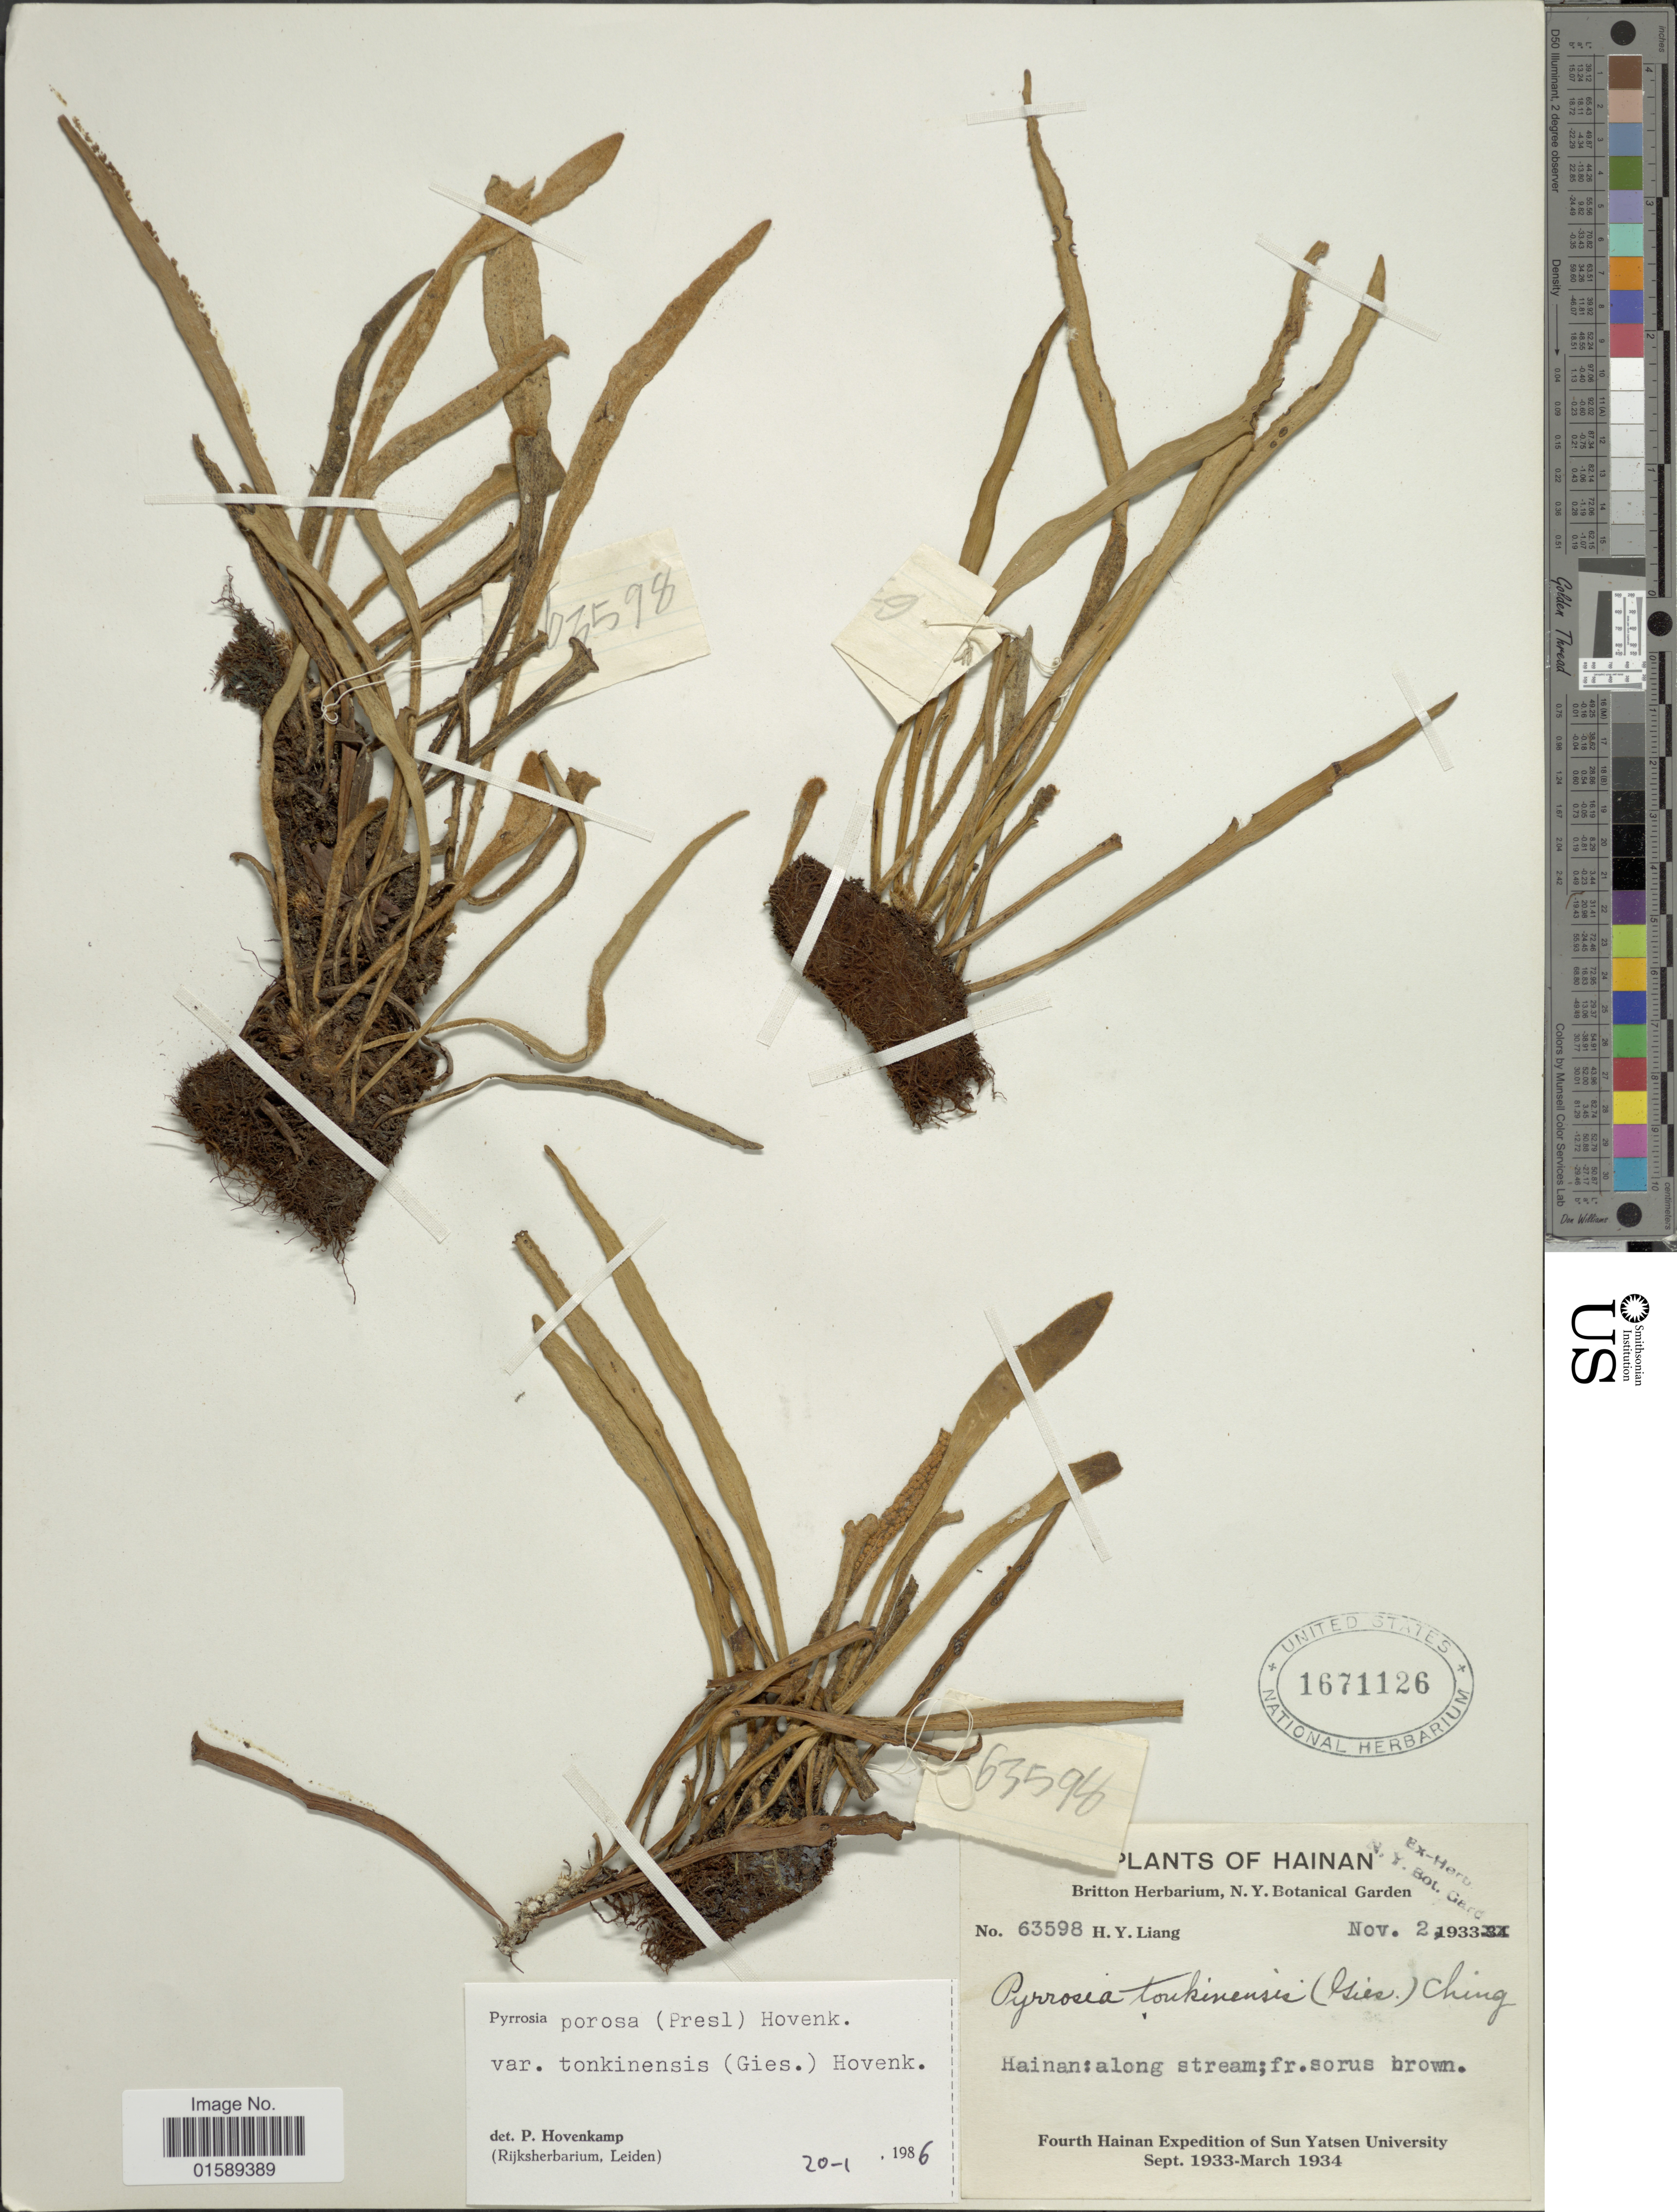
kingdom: Plantae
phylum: Tracheophyta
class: Polypodiopsida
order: Polypodiales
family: Polypodiaceae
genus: Pyrrosia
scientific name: Pyrrosia porosa var. tonkinensis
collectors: H. Y. Liang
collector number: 63598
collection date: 1933-11-02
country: China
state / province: Hainan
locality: Hainan, along stream.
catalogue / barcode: US 1671126